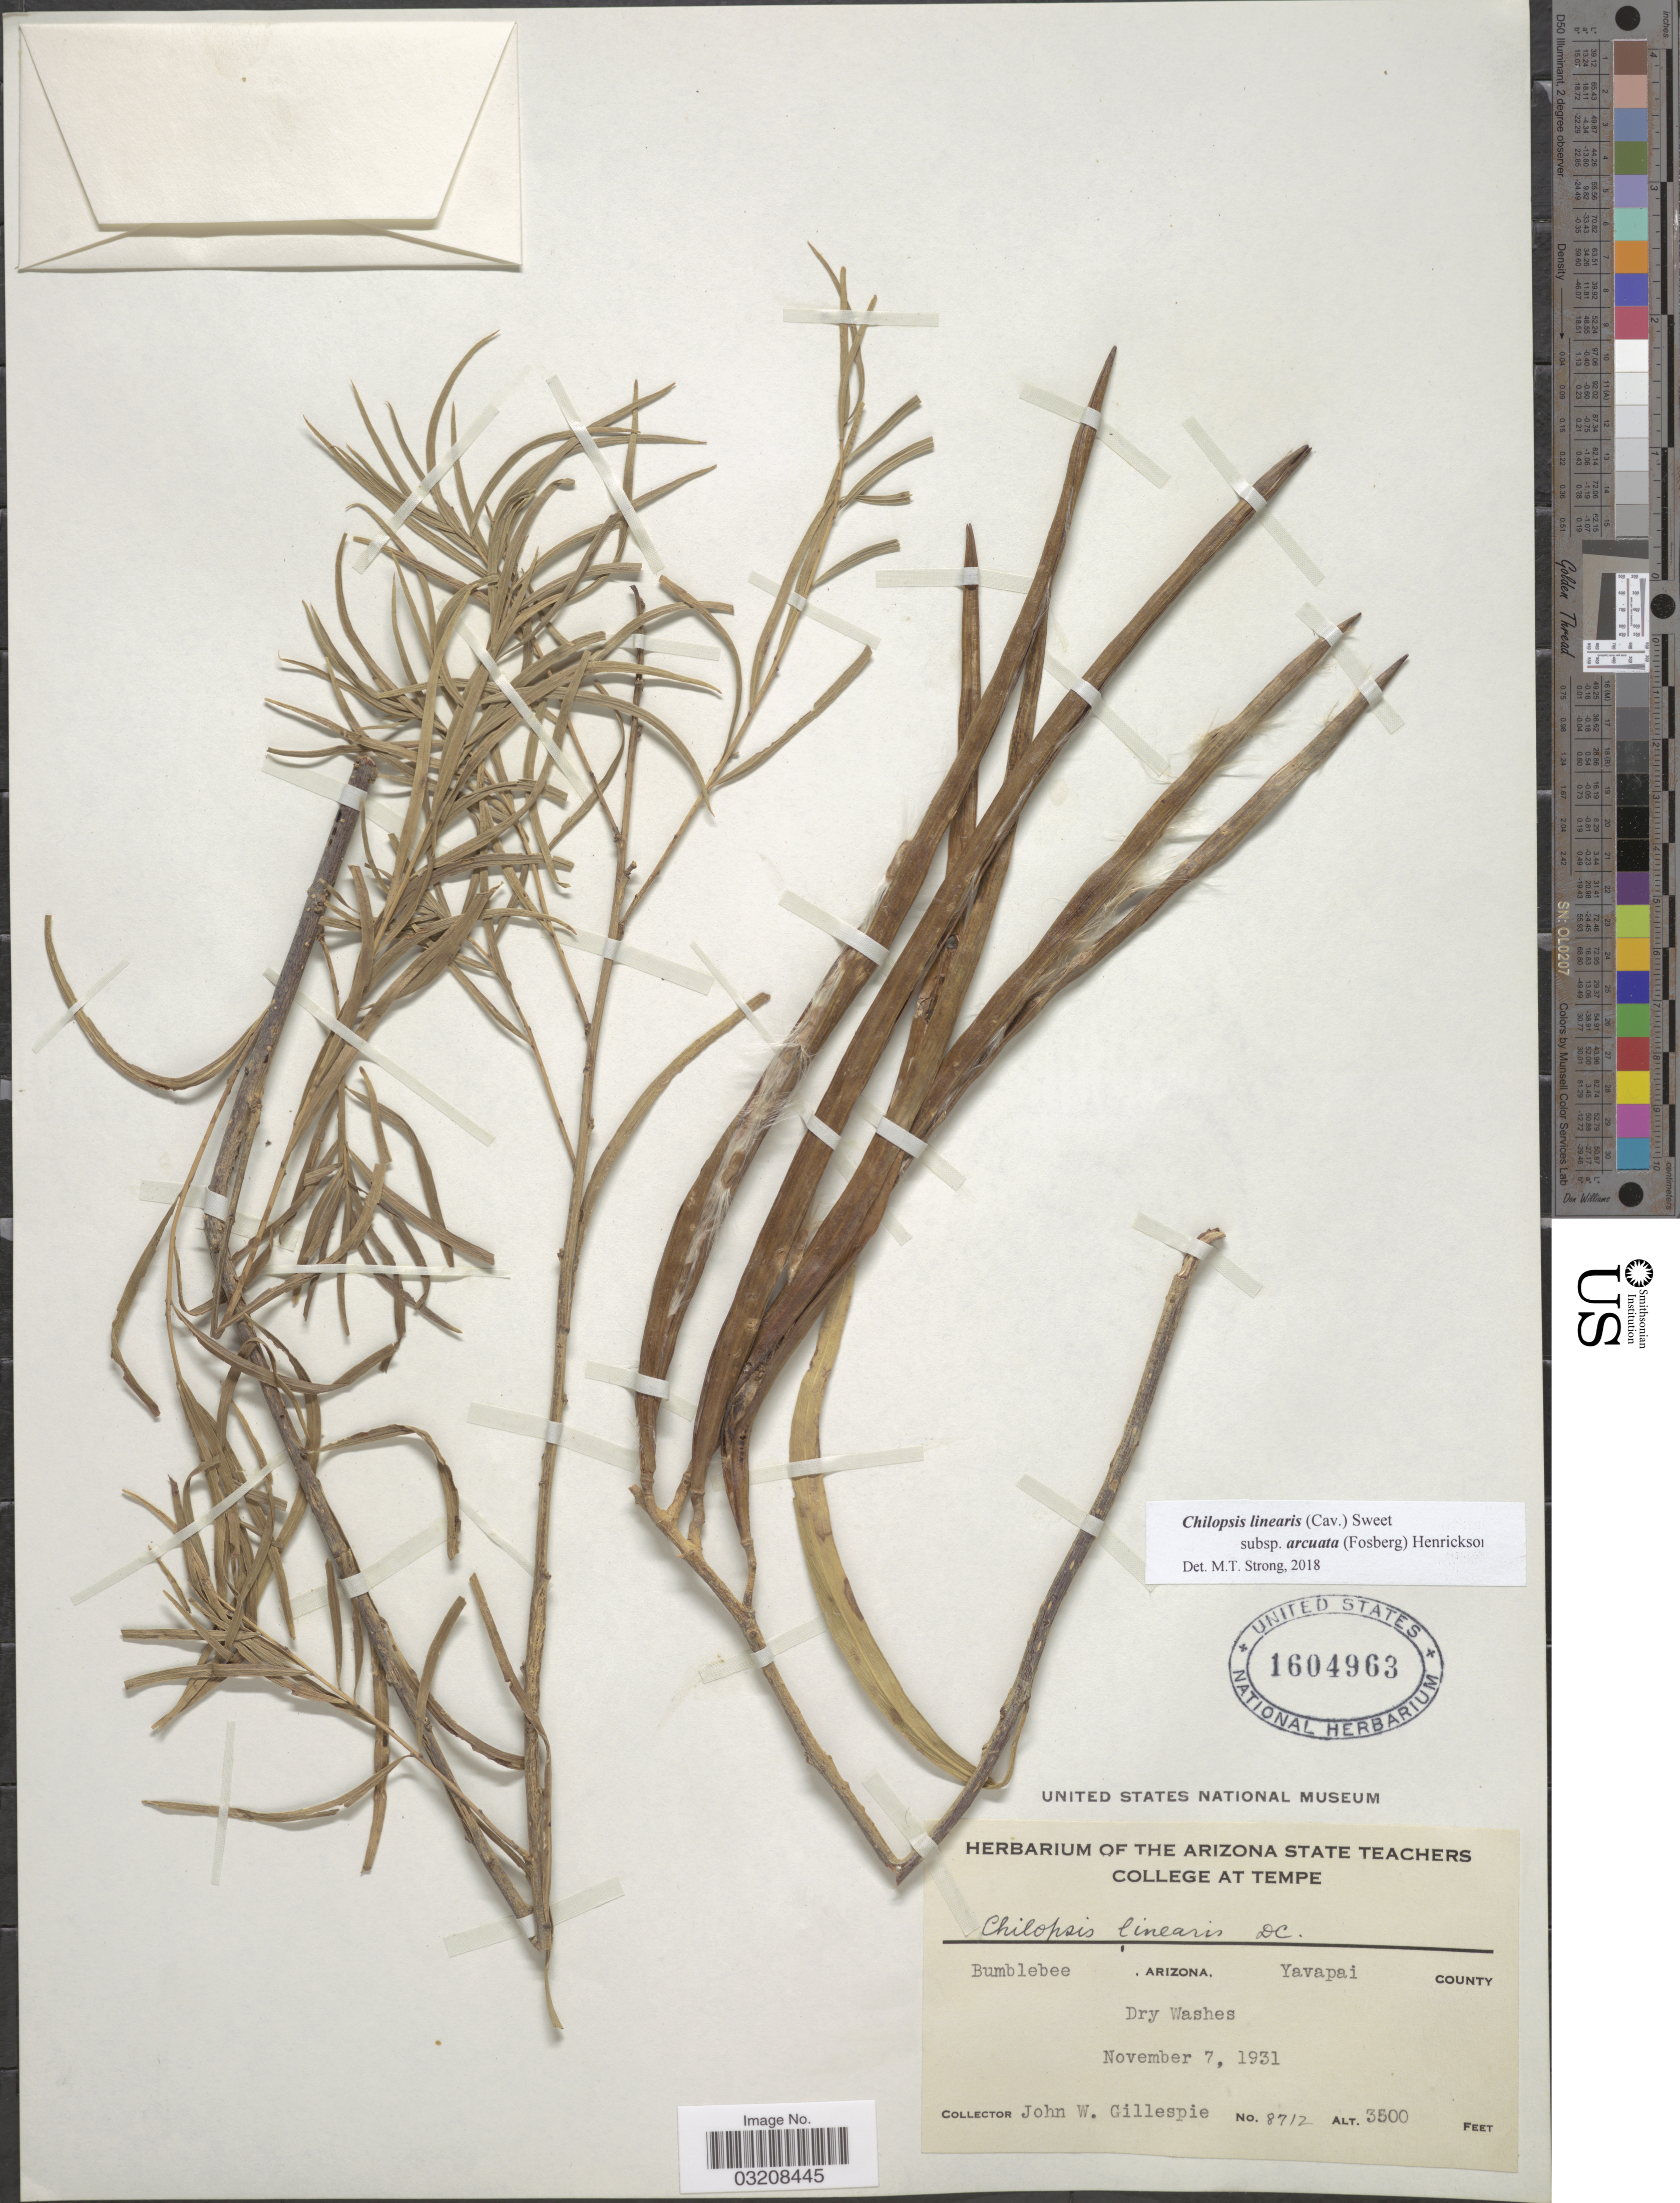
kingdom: Plantae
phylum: Tracheophyta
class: Magnoliopsida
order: Lamiales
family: Bignoniaceae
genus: Chilopsis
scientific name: Chilopsis linearis subsp. arcuata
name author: (Fosberg) Henrickson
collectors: J. W. Gillespie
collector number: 8712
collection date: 1931-11-07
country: United States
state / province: Arizona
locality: Bumblebee. Yavapai County.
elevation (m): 1067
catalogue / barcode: US 1604963